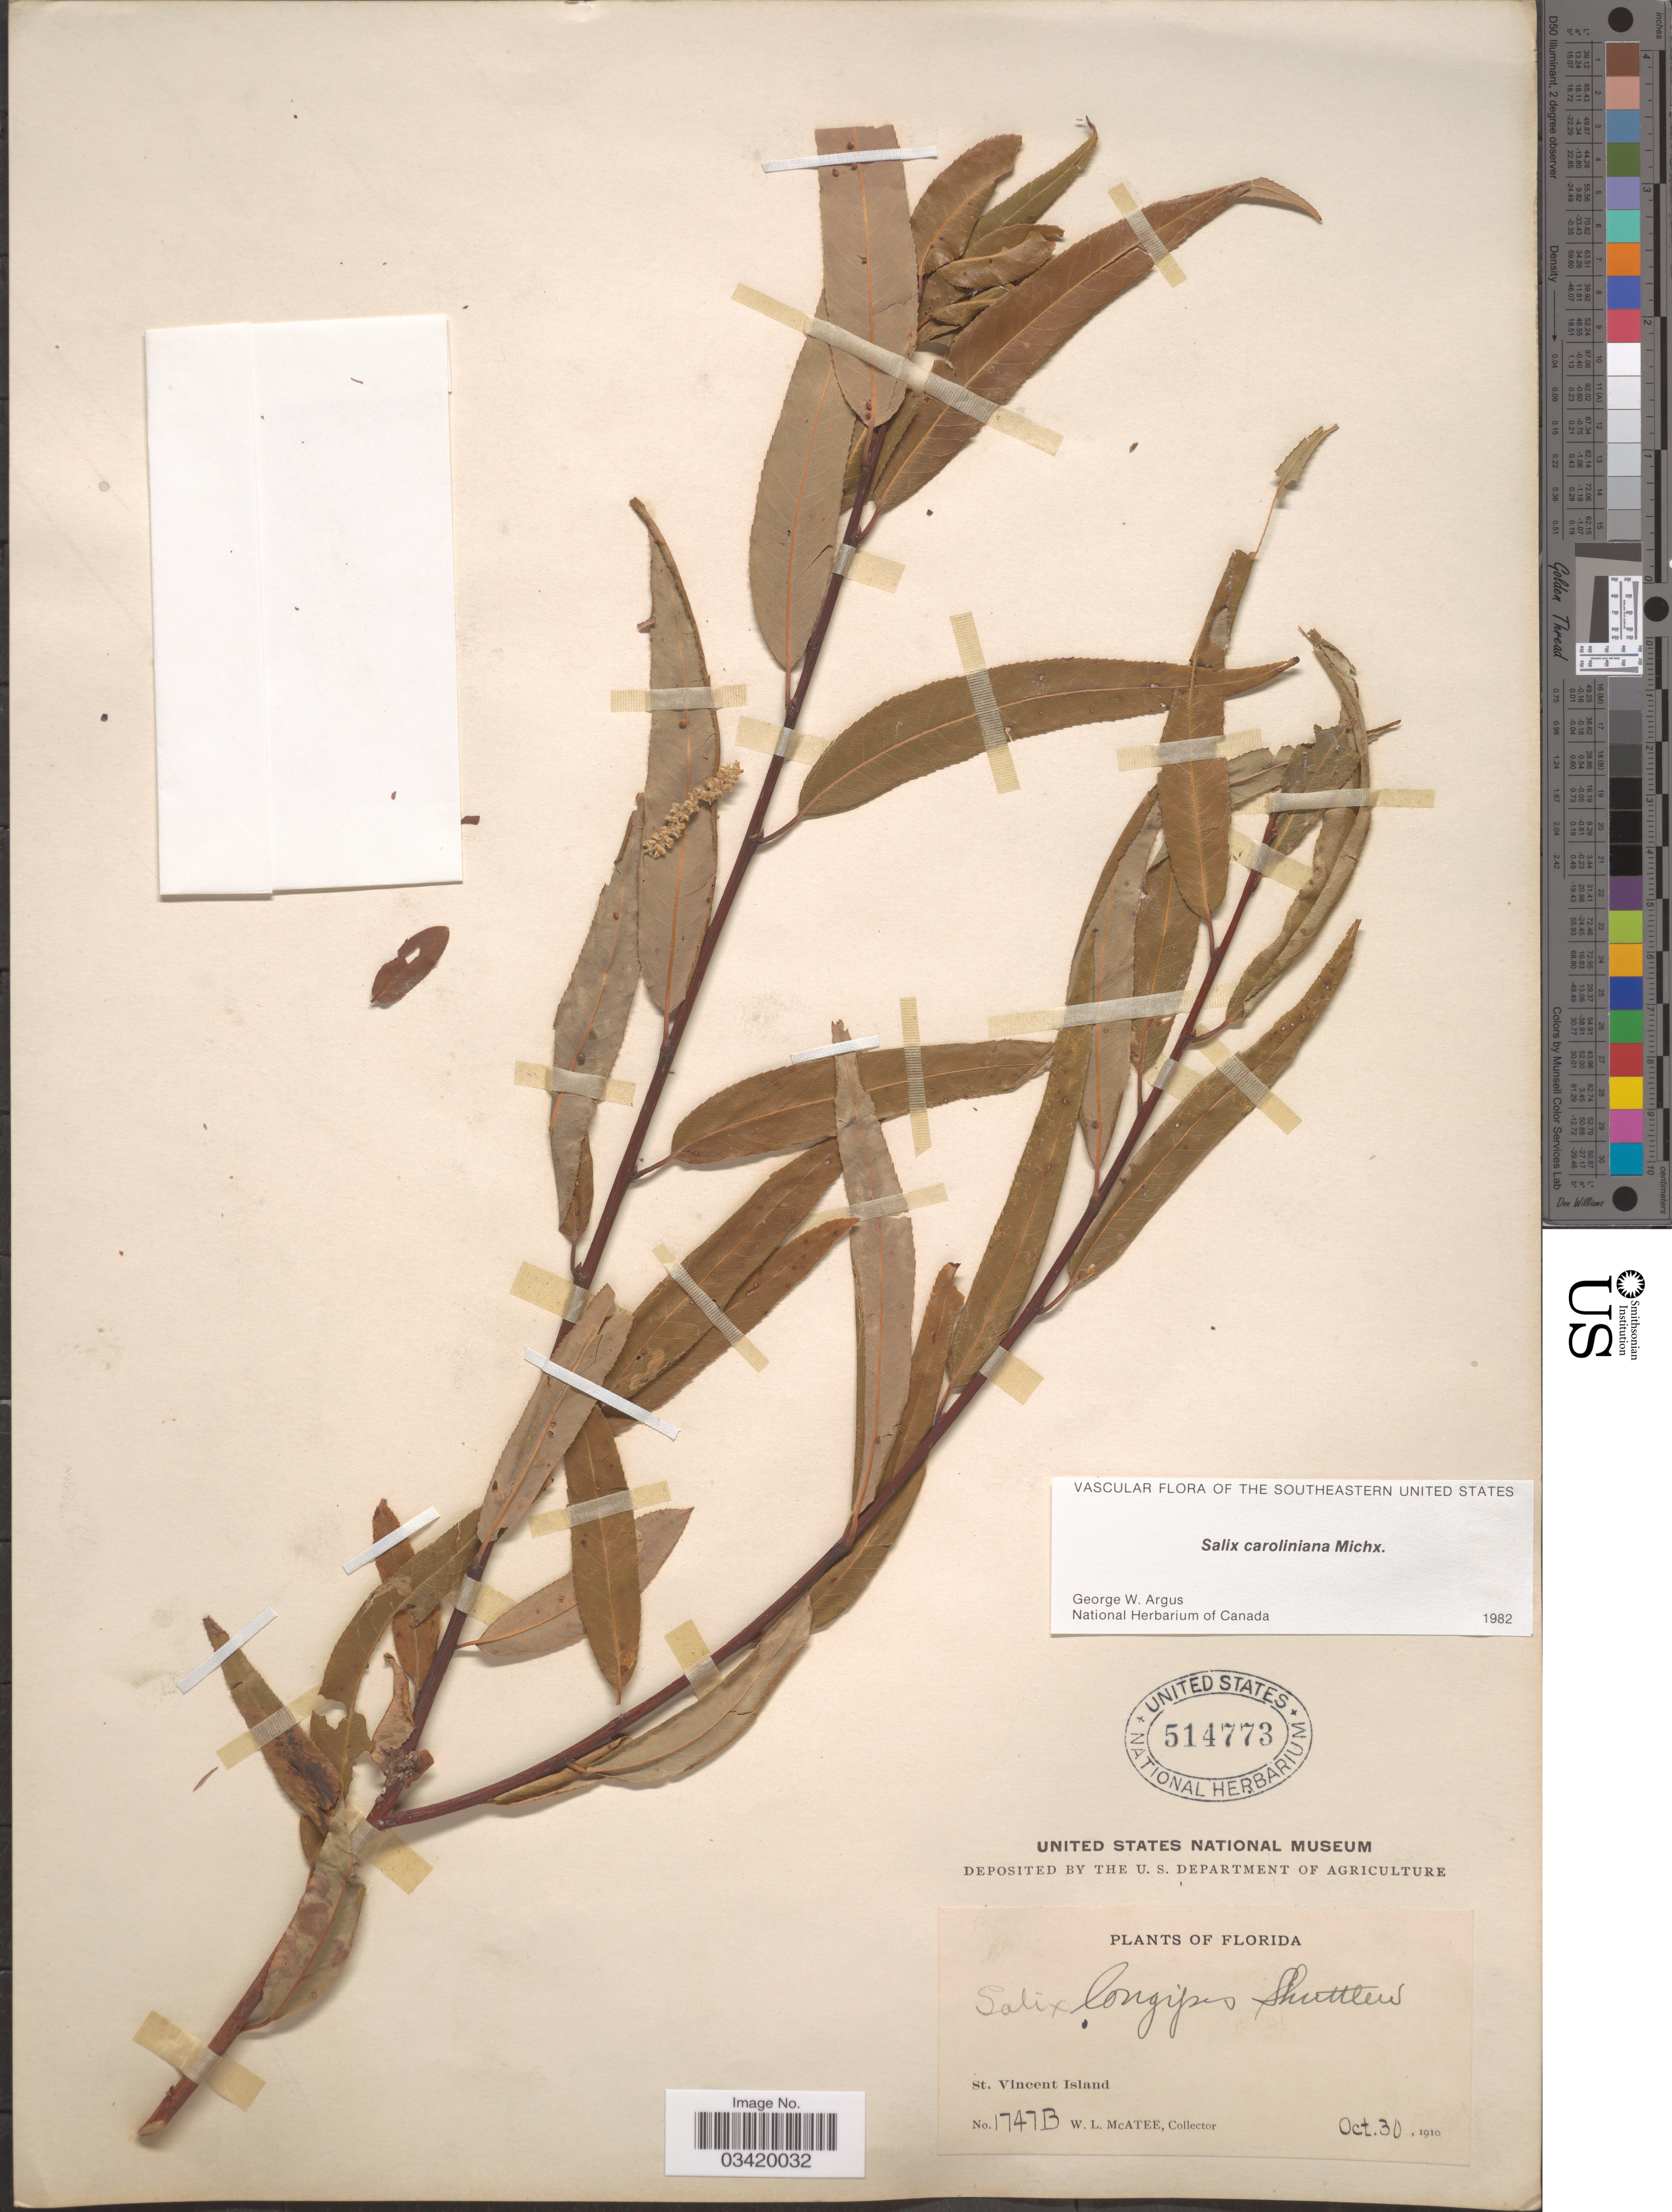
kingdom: Plantae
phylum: Tracheophyta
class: Magnoliopsida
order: Malpighiales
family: Salicaceae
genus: Salix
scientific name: Salix caroliniana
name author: Michx.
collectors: W. McAtee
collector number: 1747B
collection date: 1910-10-30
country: United States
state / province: Florida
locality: St. Vincent Island.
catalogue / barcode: US 514773